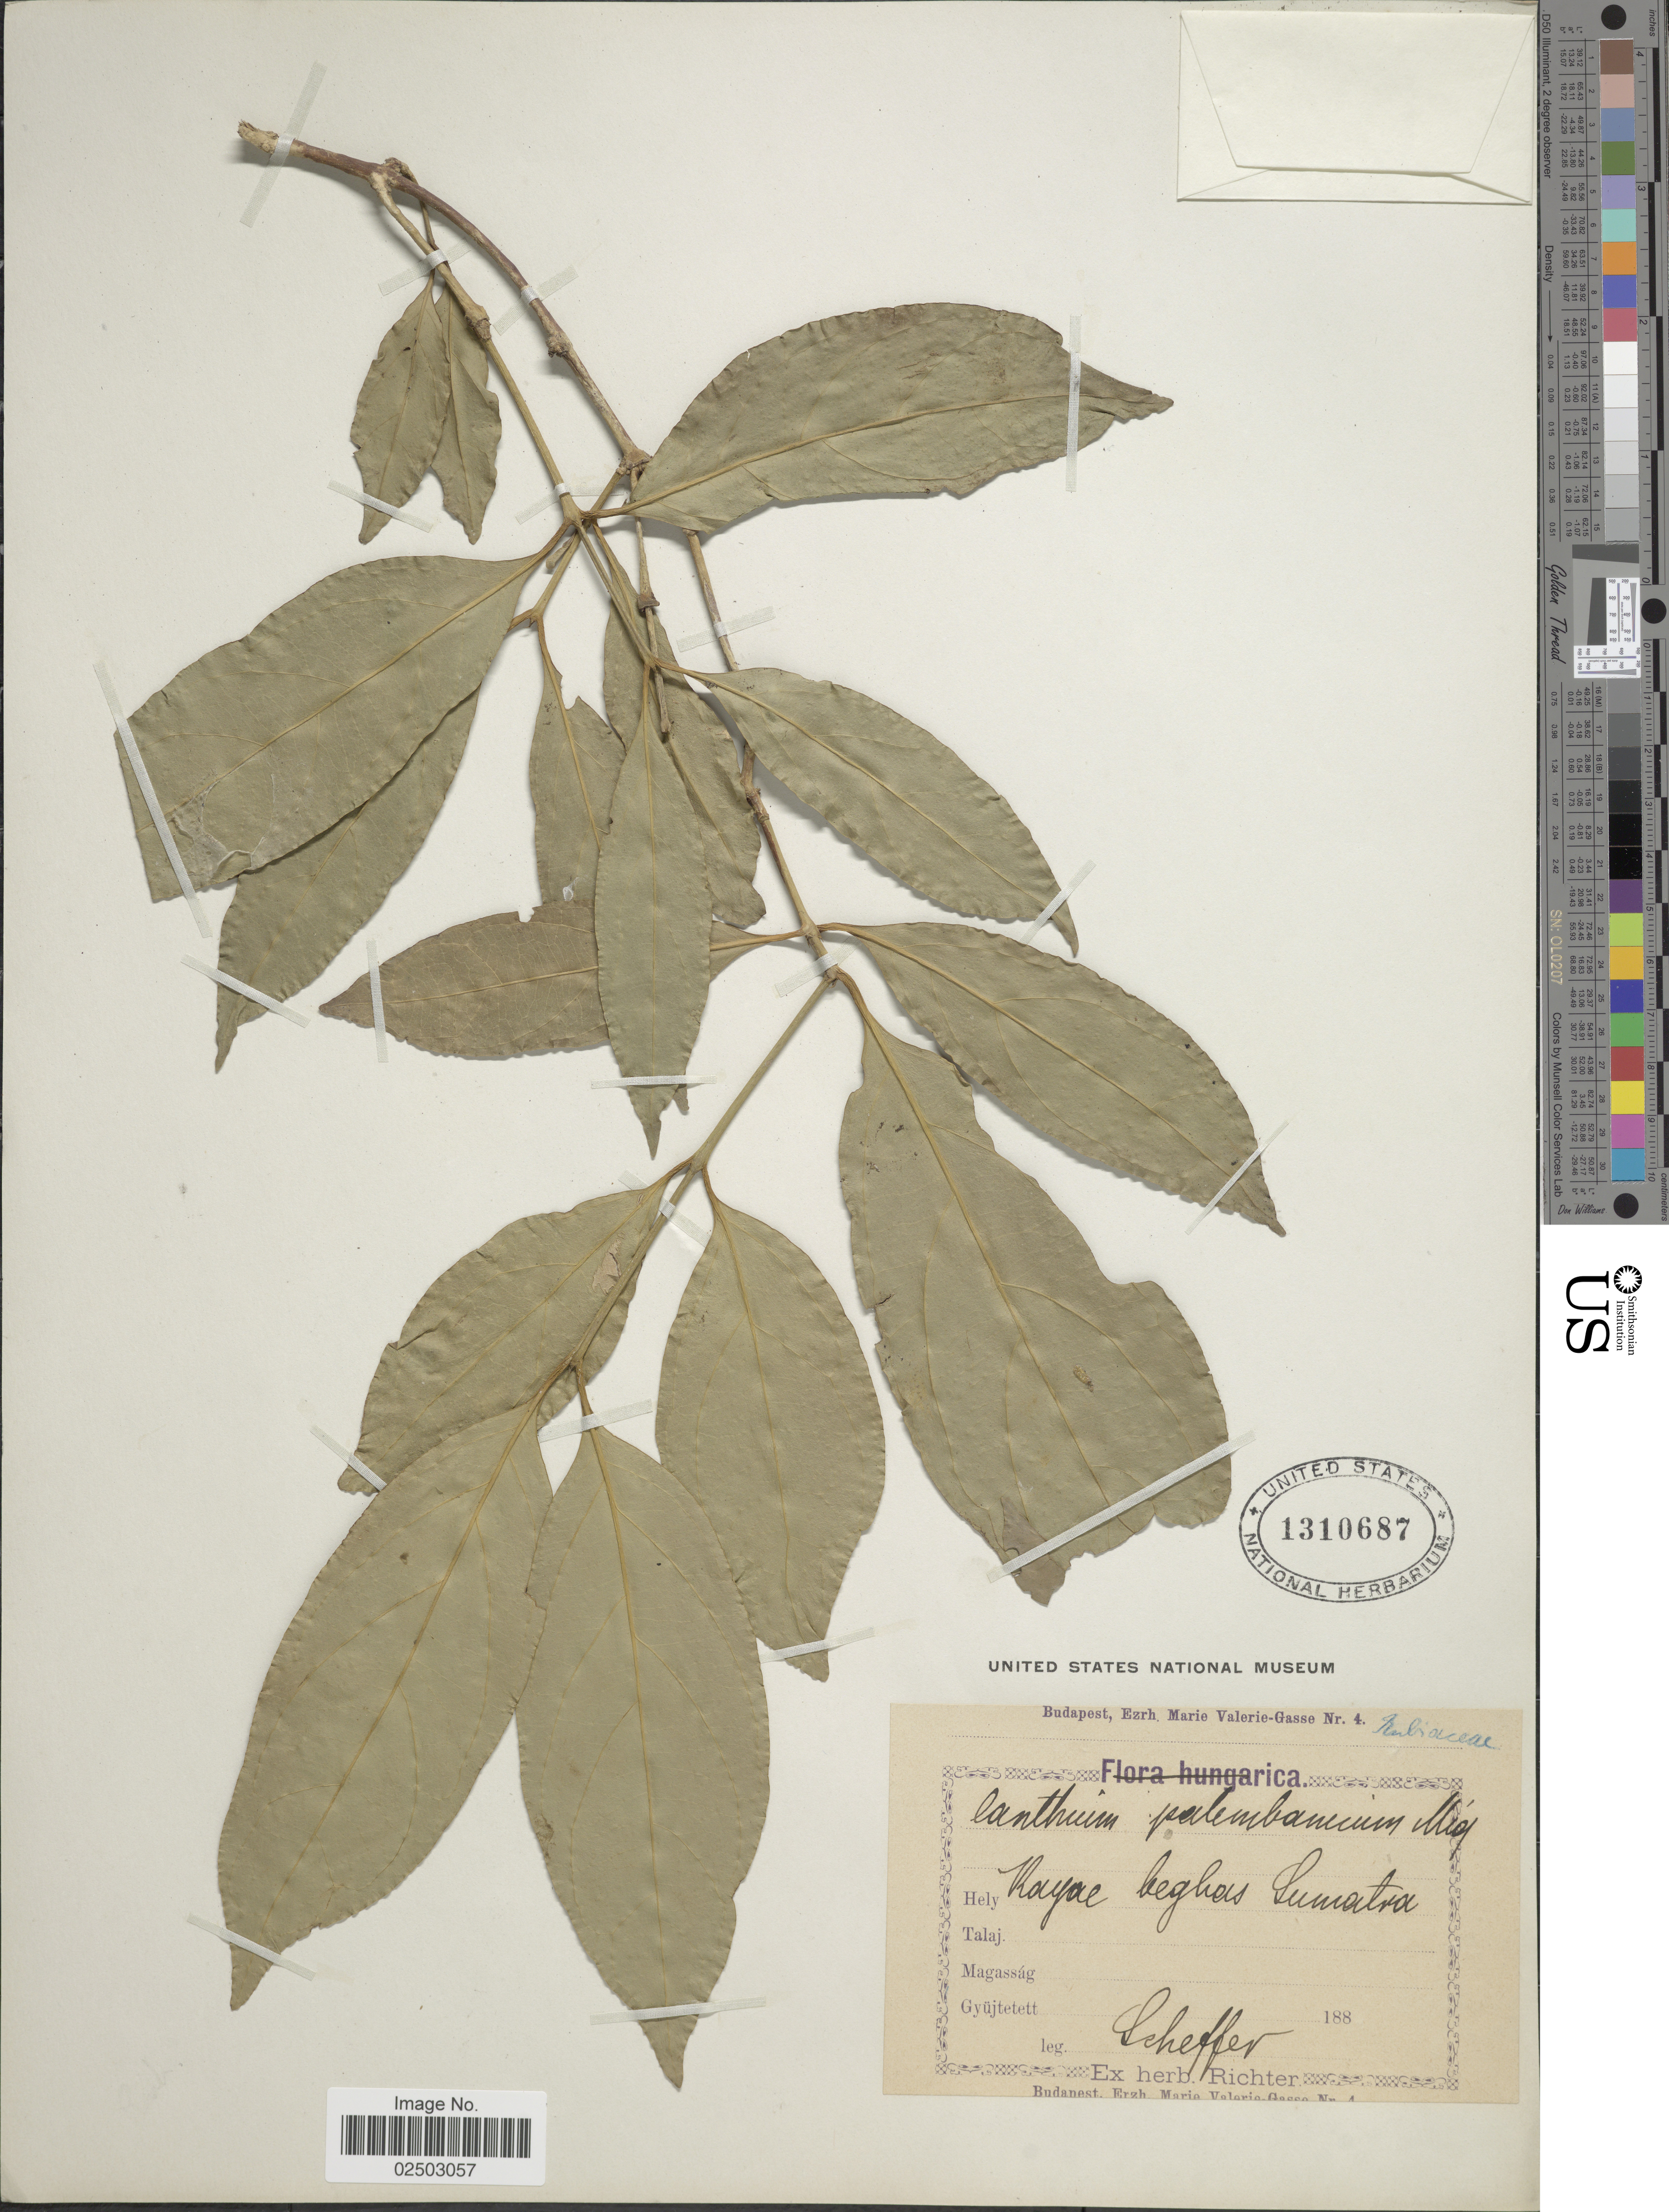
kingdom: Plantae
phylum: Tracheophyta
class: Magnoliopsida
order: Gentianales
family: Rubiaceae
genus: Canthium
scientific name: Canthium palembanicum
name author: Miq.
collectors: Scheffer, --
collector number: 4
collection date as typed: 188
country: Indonesia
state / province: Sumatra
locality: Kayae beghas Sumatra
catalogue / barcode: US 1310687